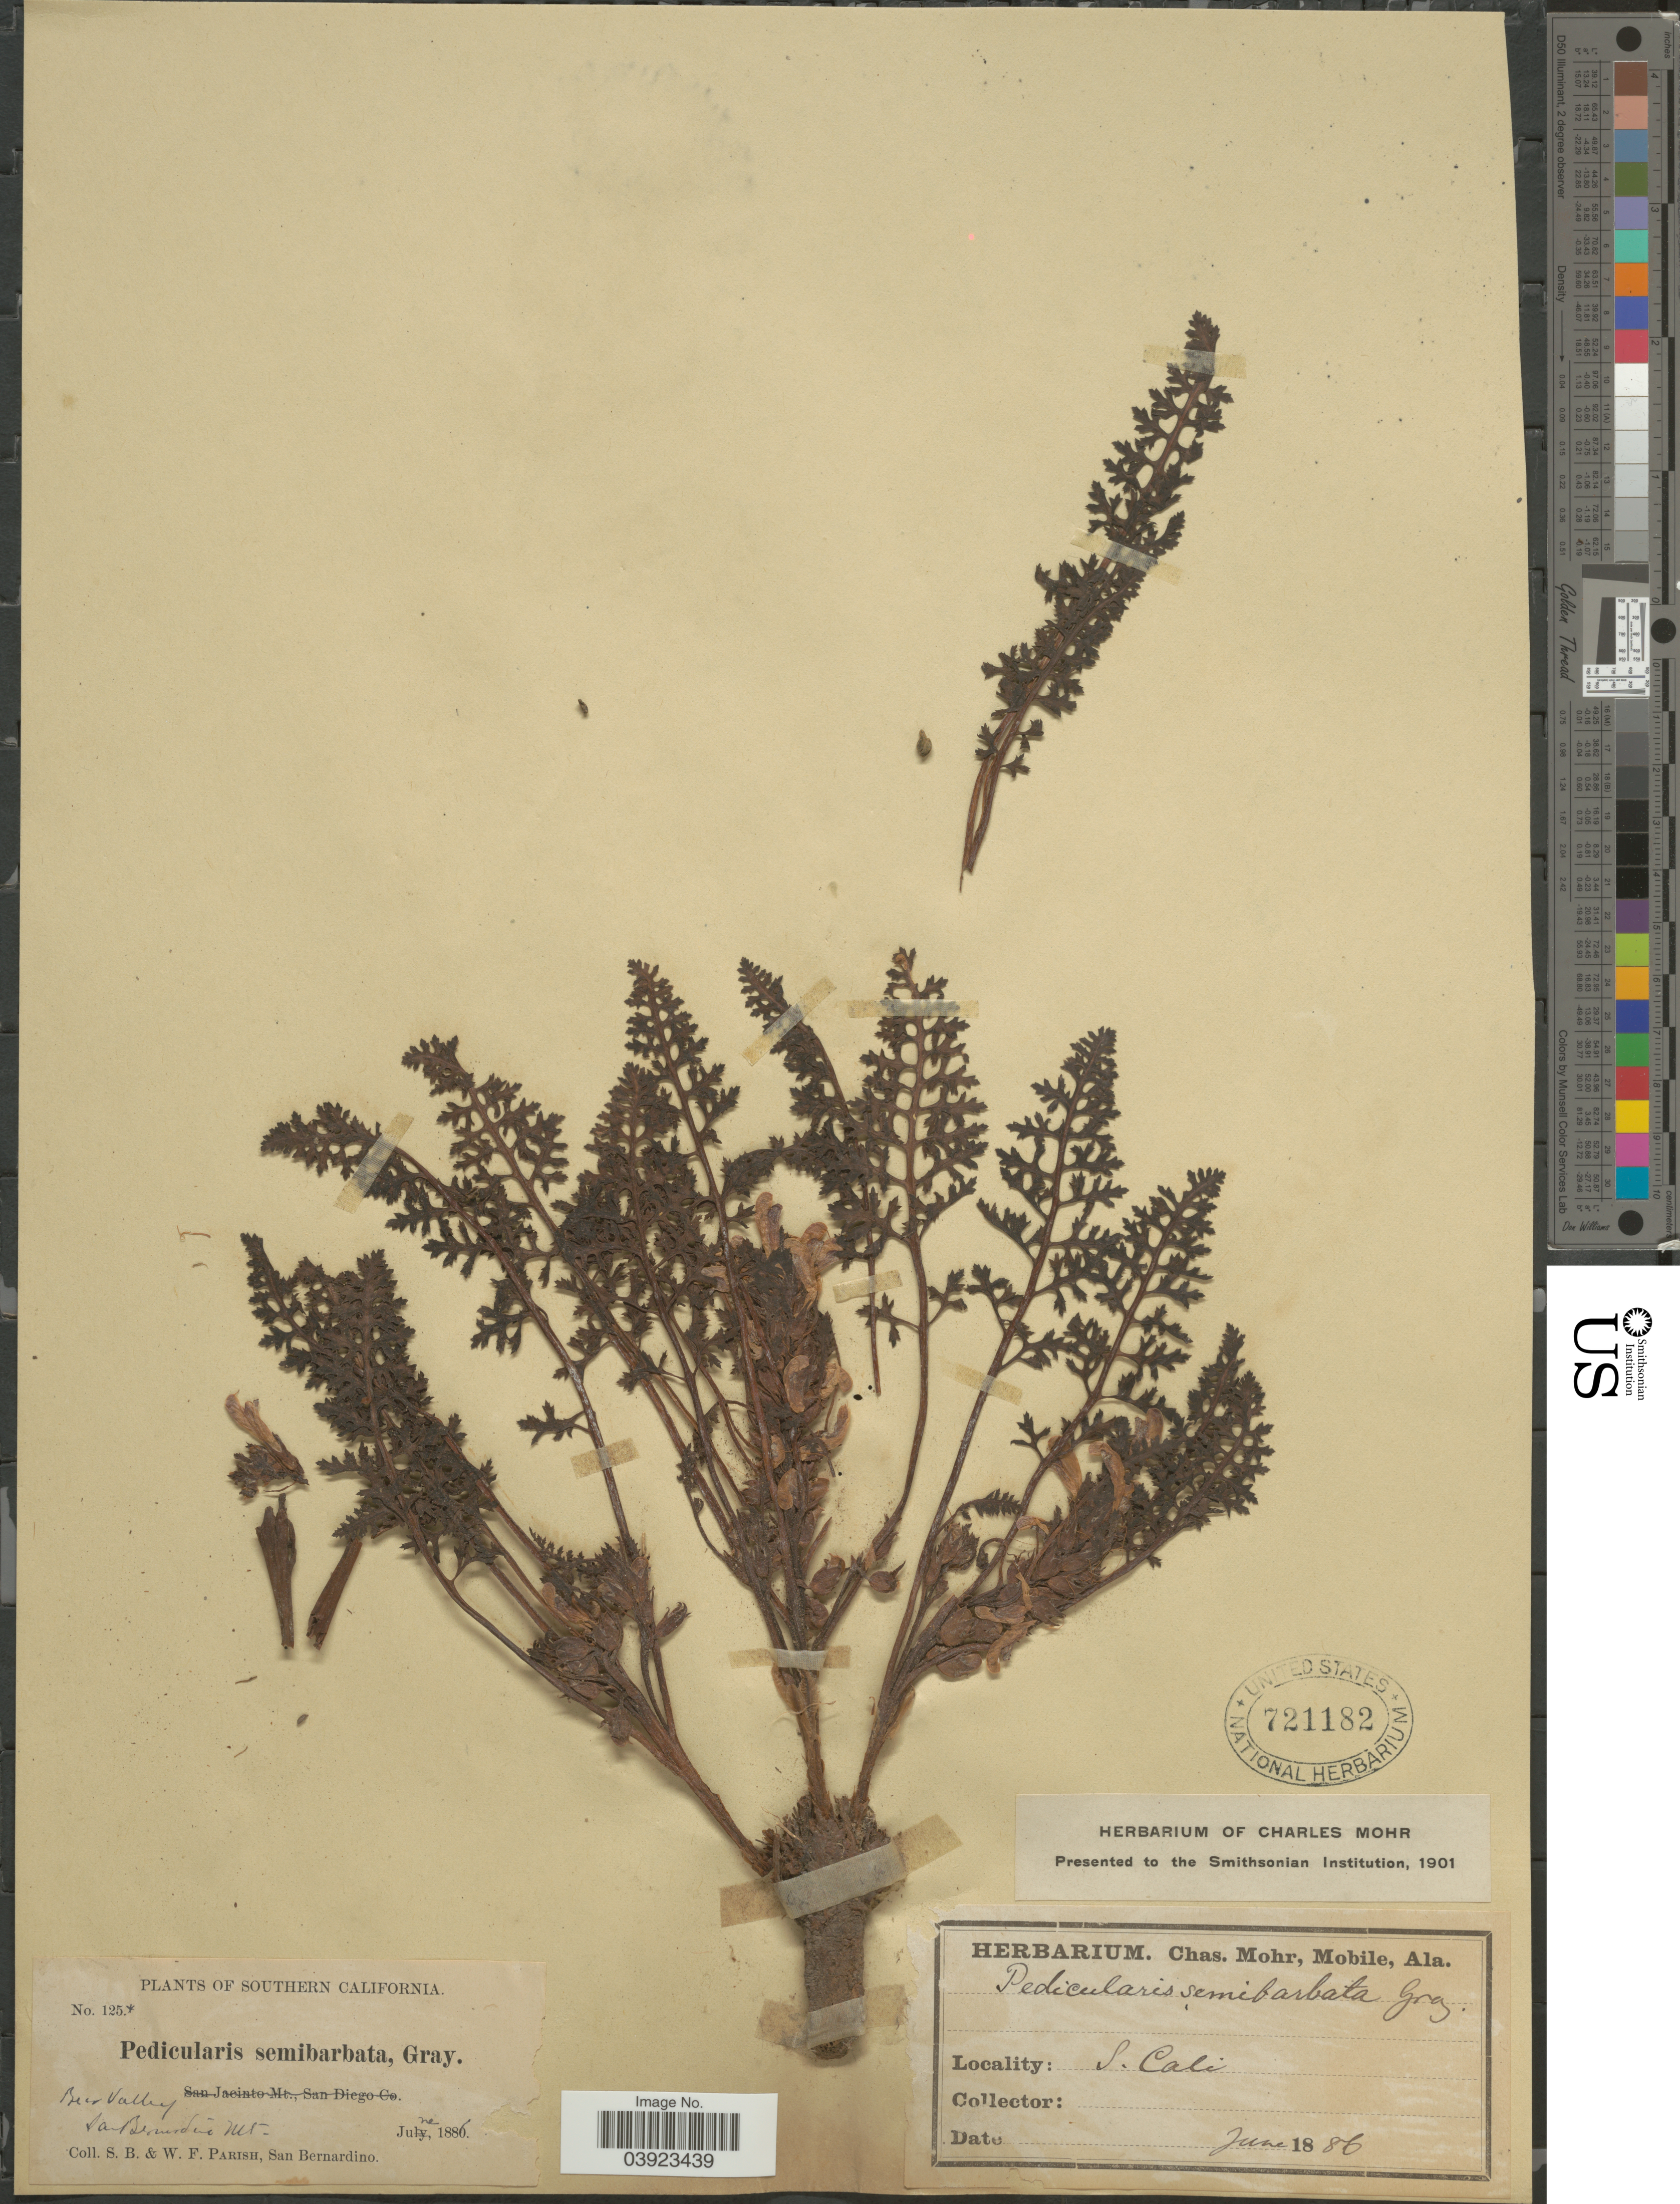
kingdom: Plantae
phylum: Tracheophyta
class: Magnoliopsida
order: Lamiales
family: Orobanchaceae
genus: Pedicularis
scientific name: Pedicularis semibarbata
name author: A. Gray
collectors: S. B. Parish & W. F. Parish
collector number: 125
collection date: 1886-06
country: United States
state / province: California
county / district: San Bernardino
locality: Southern California. Beer Valley. San Bernardino Mt.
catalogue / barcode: US 721182